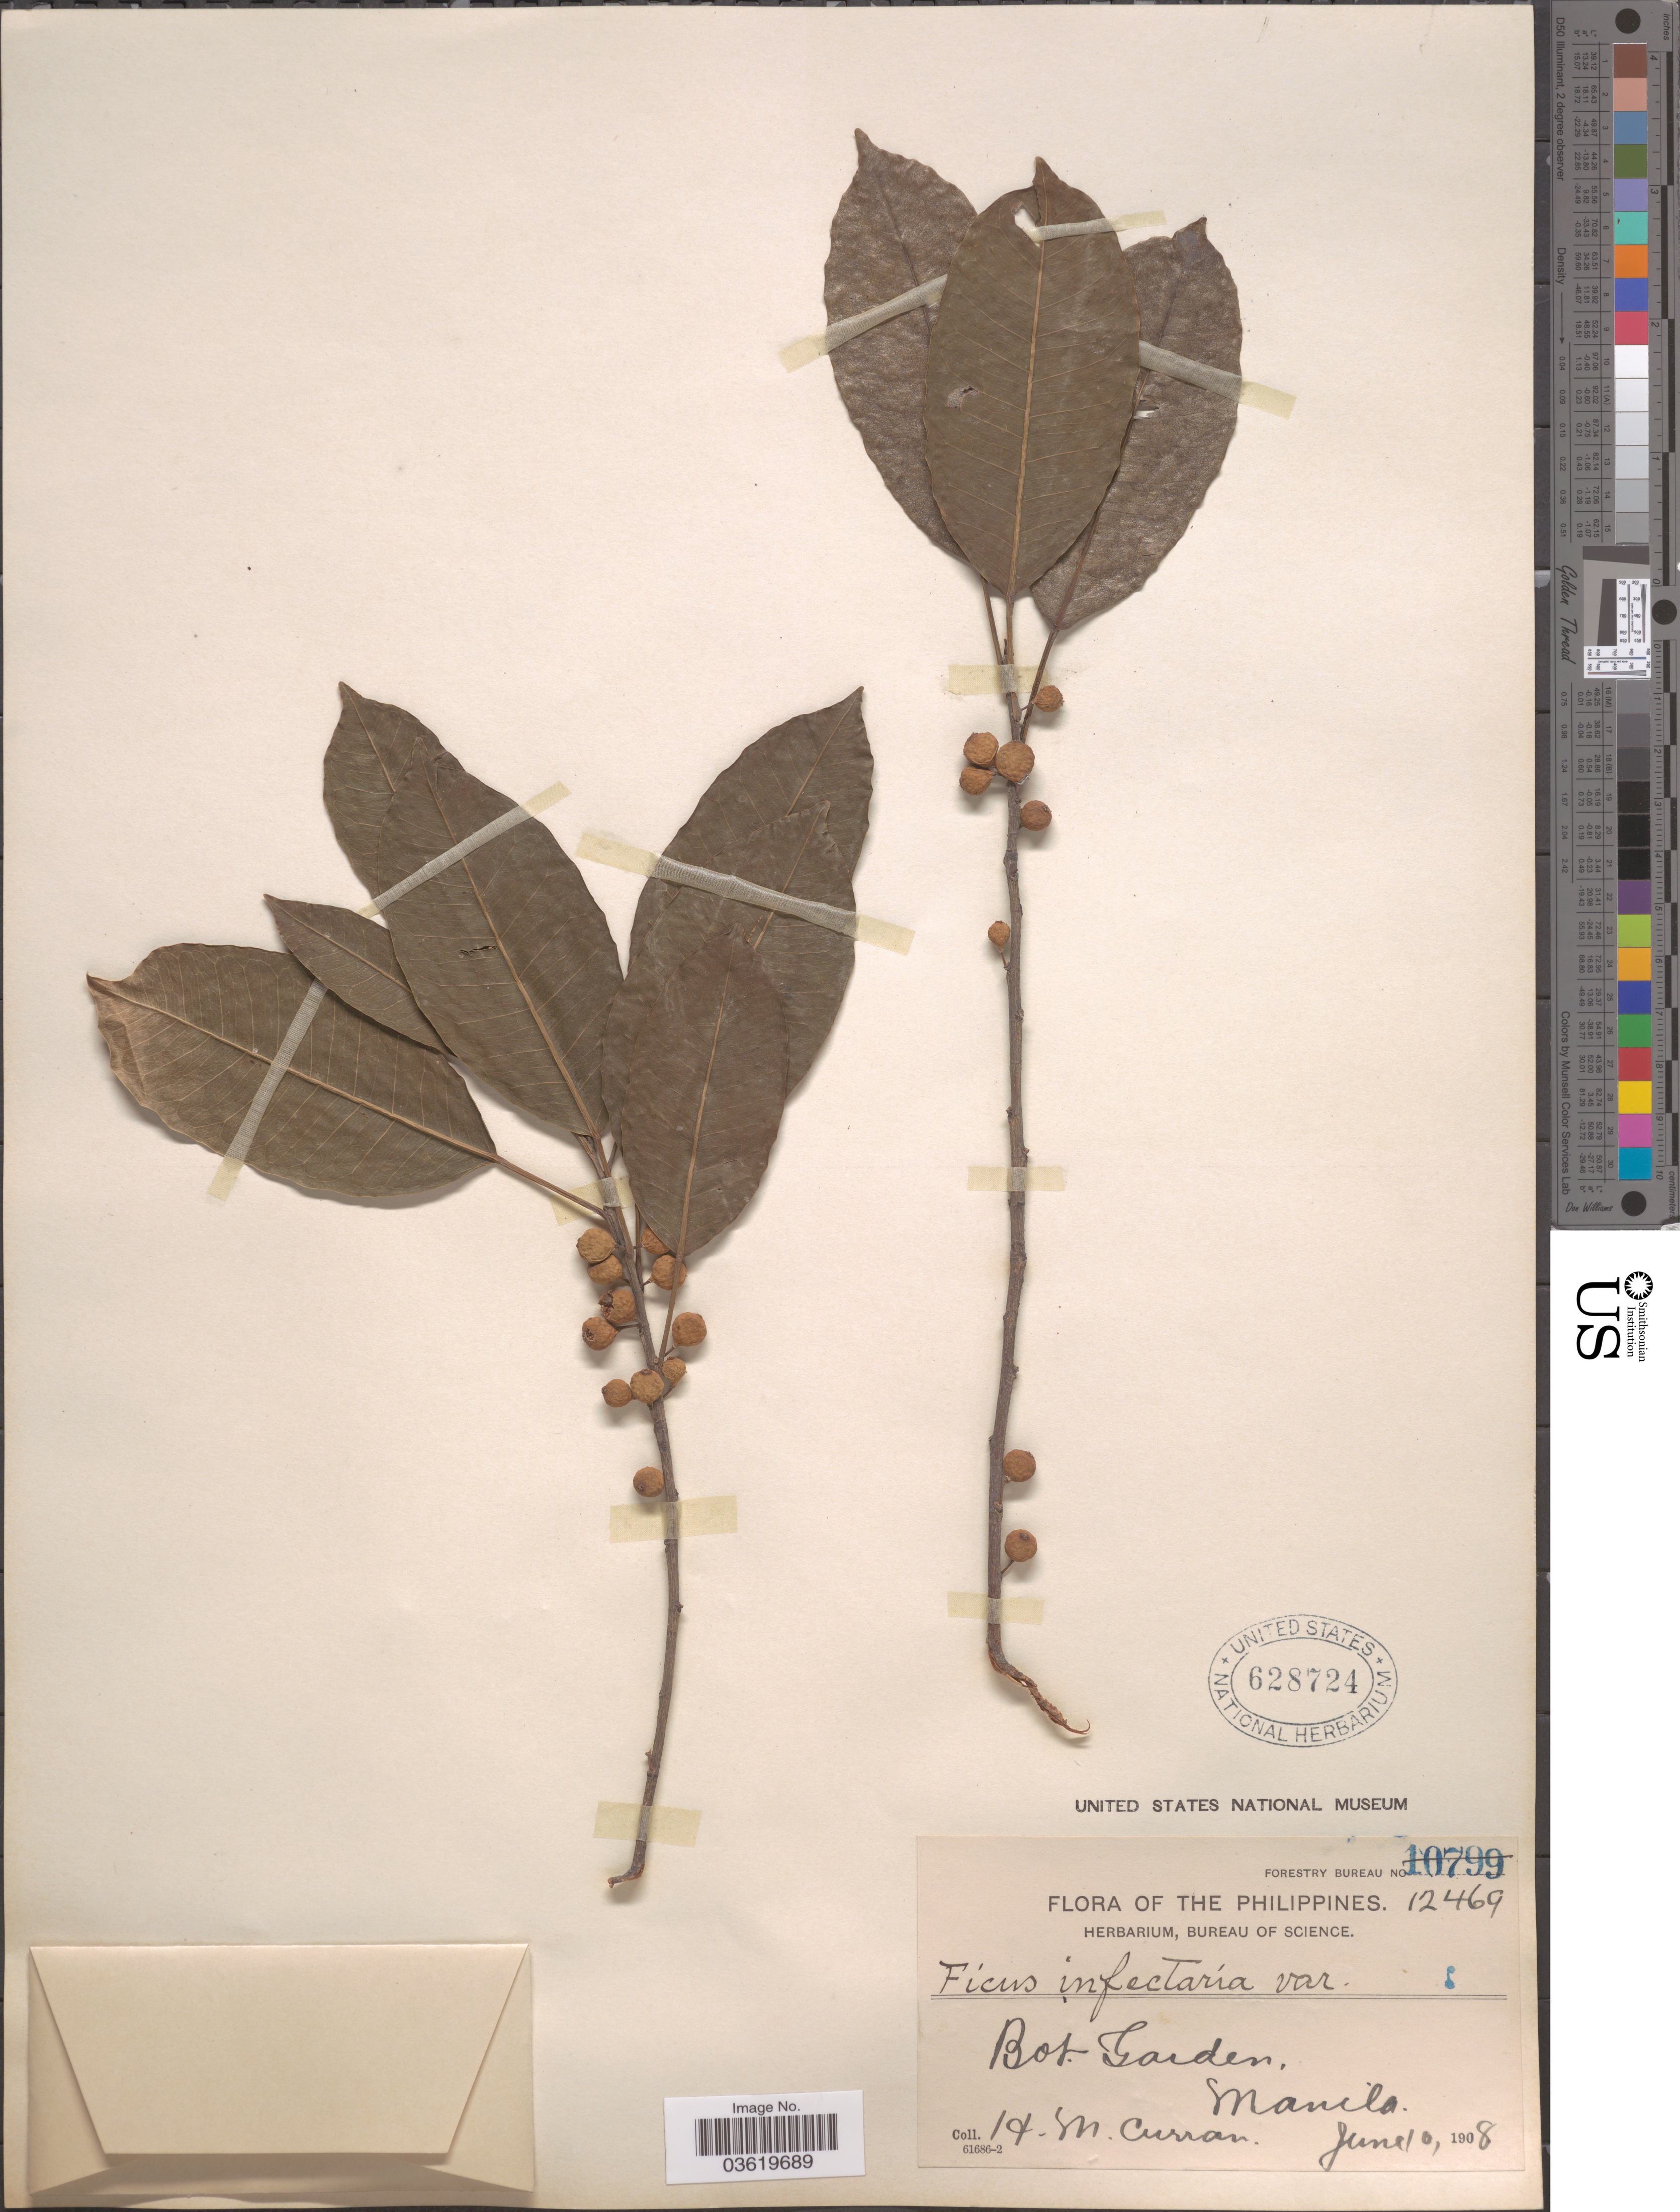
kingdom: Plantae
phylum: Tracheophyta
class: Magnoliopsida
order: Rosales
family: Moraceae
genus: Ficus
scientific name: Ficus stipulosa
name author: (Miq.) Miq.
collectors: H. M. Curran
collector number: Forestry Bureau 12469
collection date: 1908-06-10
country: Philippines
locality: Bot. Garden. Manila.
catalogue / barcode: US 628724